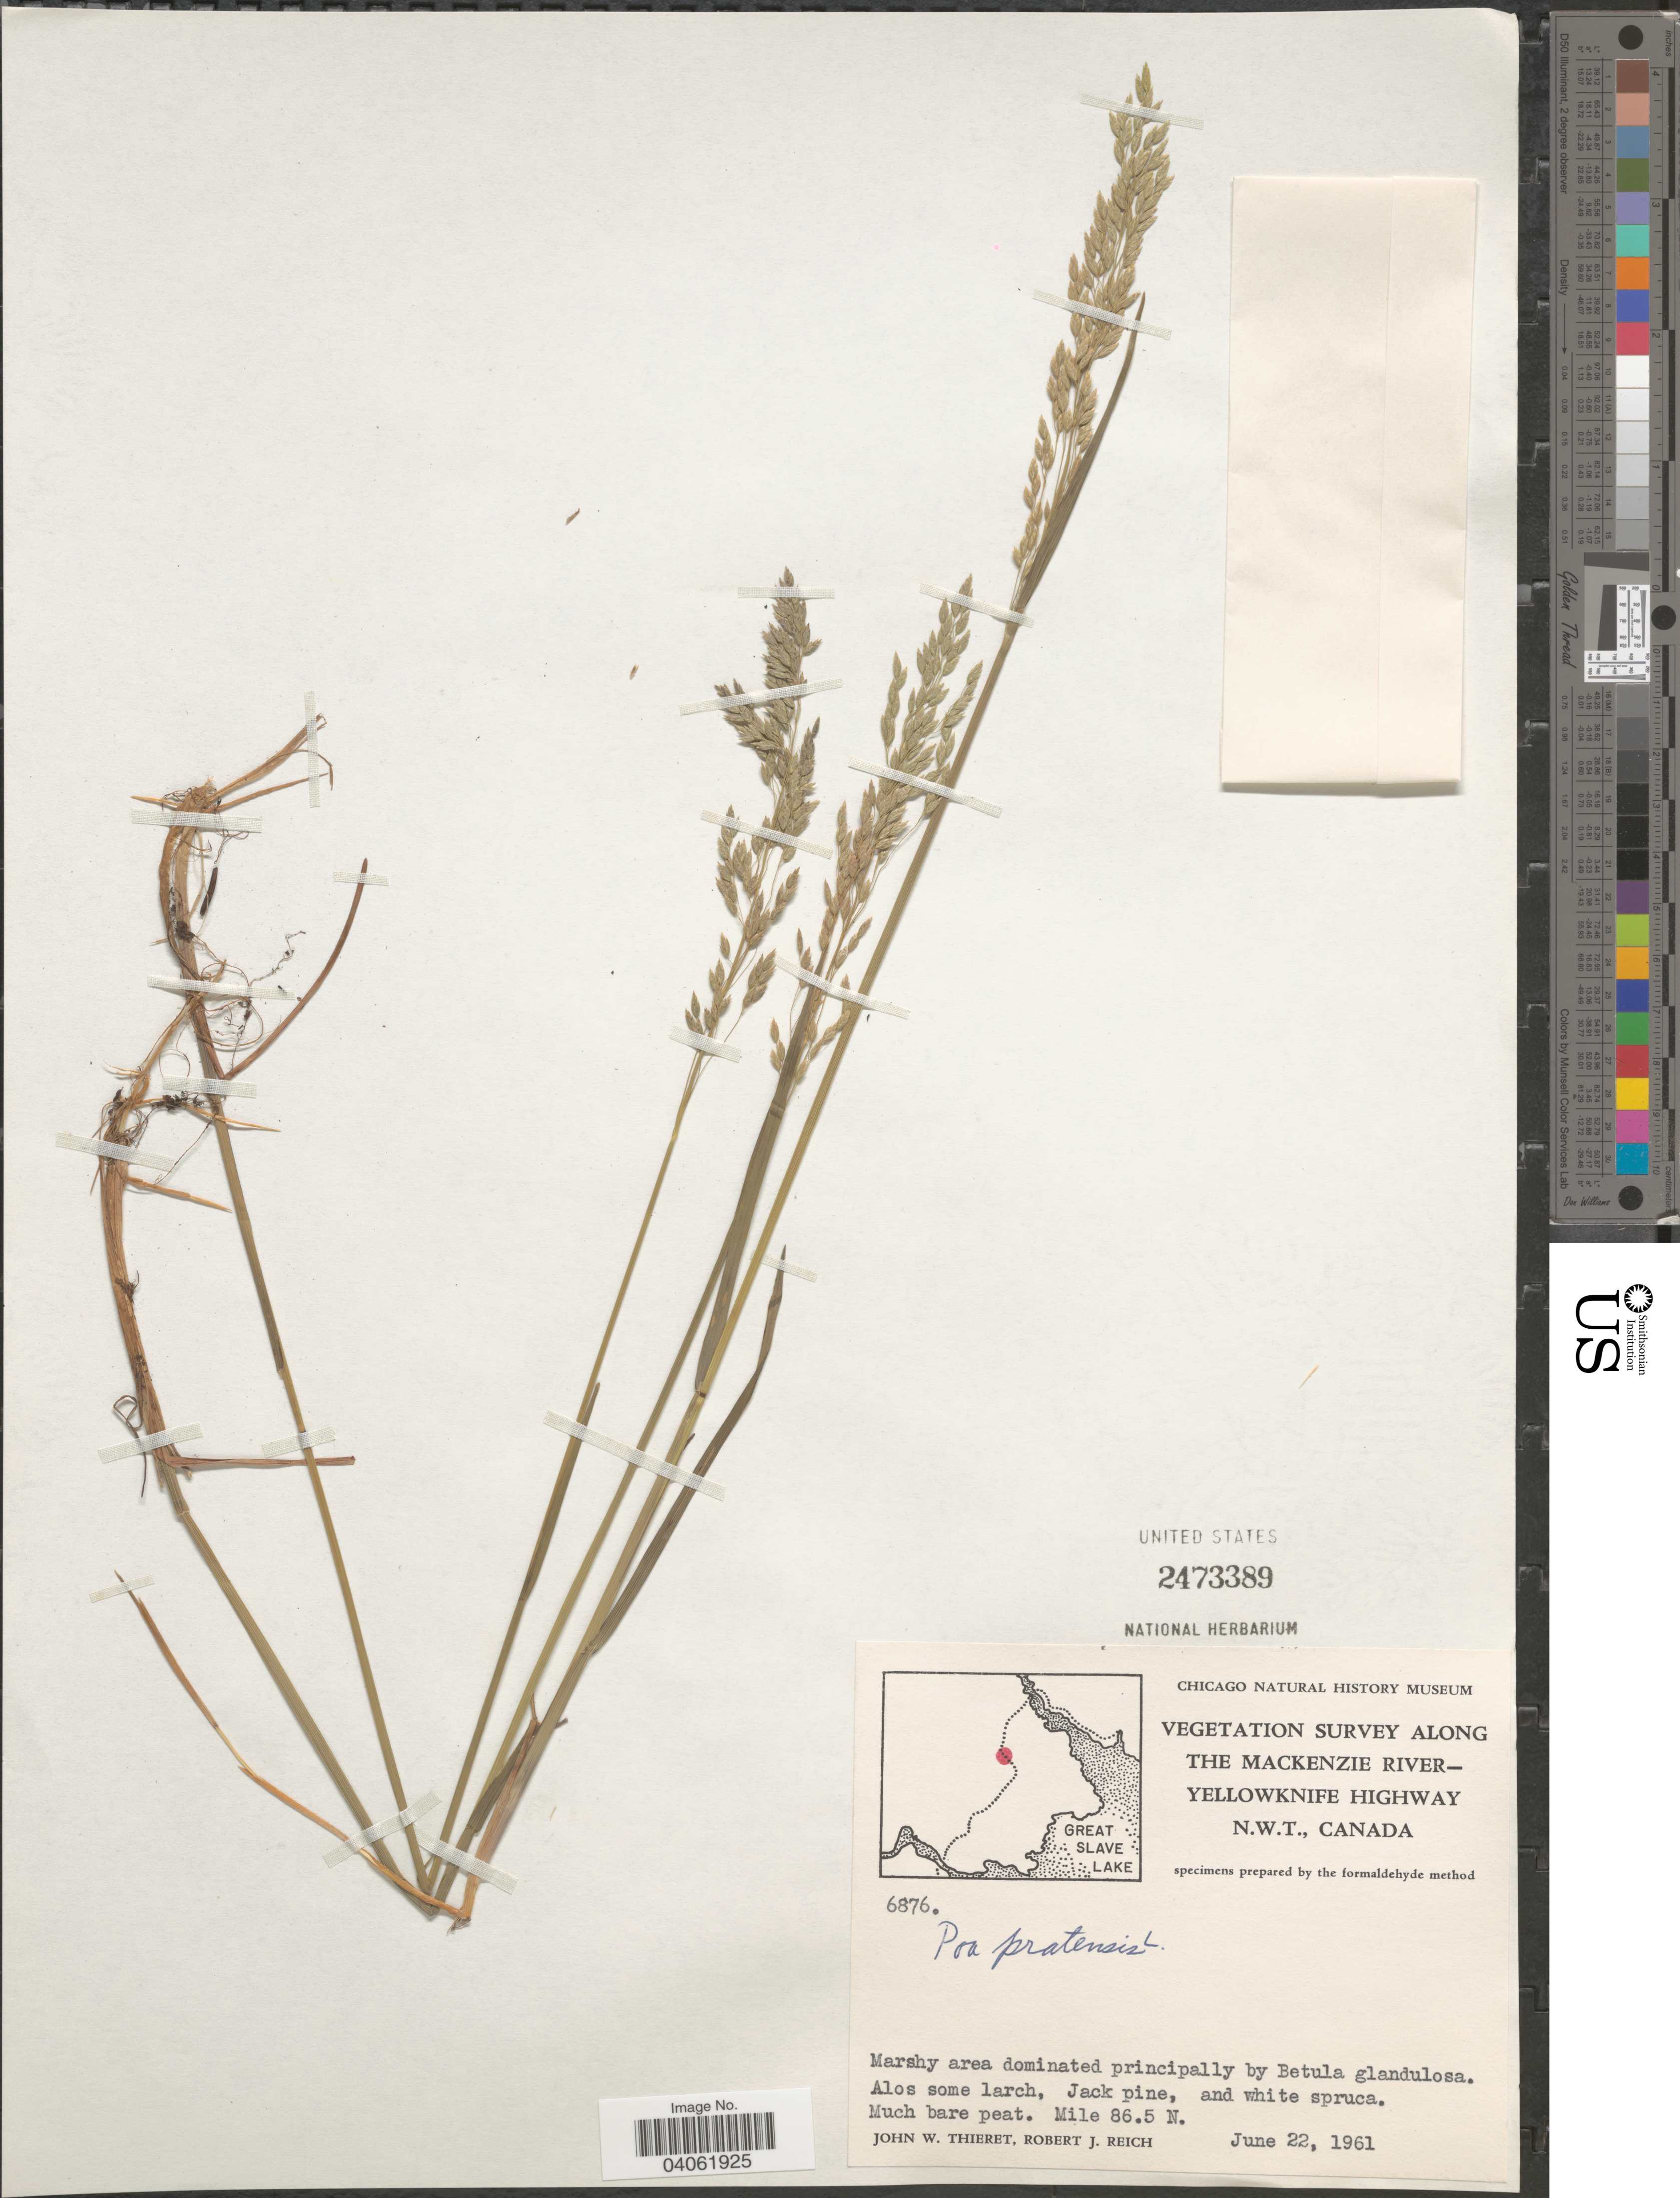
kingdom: Plantae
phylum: Tracheophyta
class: Liliopsida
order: Poales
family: Poaceae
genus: Poa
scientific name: Poa pratensis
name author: L.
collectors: J. W. Thieret & R. Reich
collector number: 6876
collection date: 1961-06-22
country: Canada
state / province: Northwest Territories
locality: Along the Mackenzie River-Yellowknife Highway. N.W.T. Mile 86.5 N.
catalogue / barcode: US 2473389